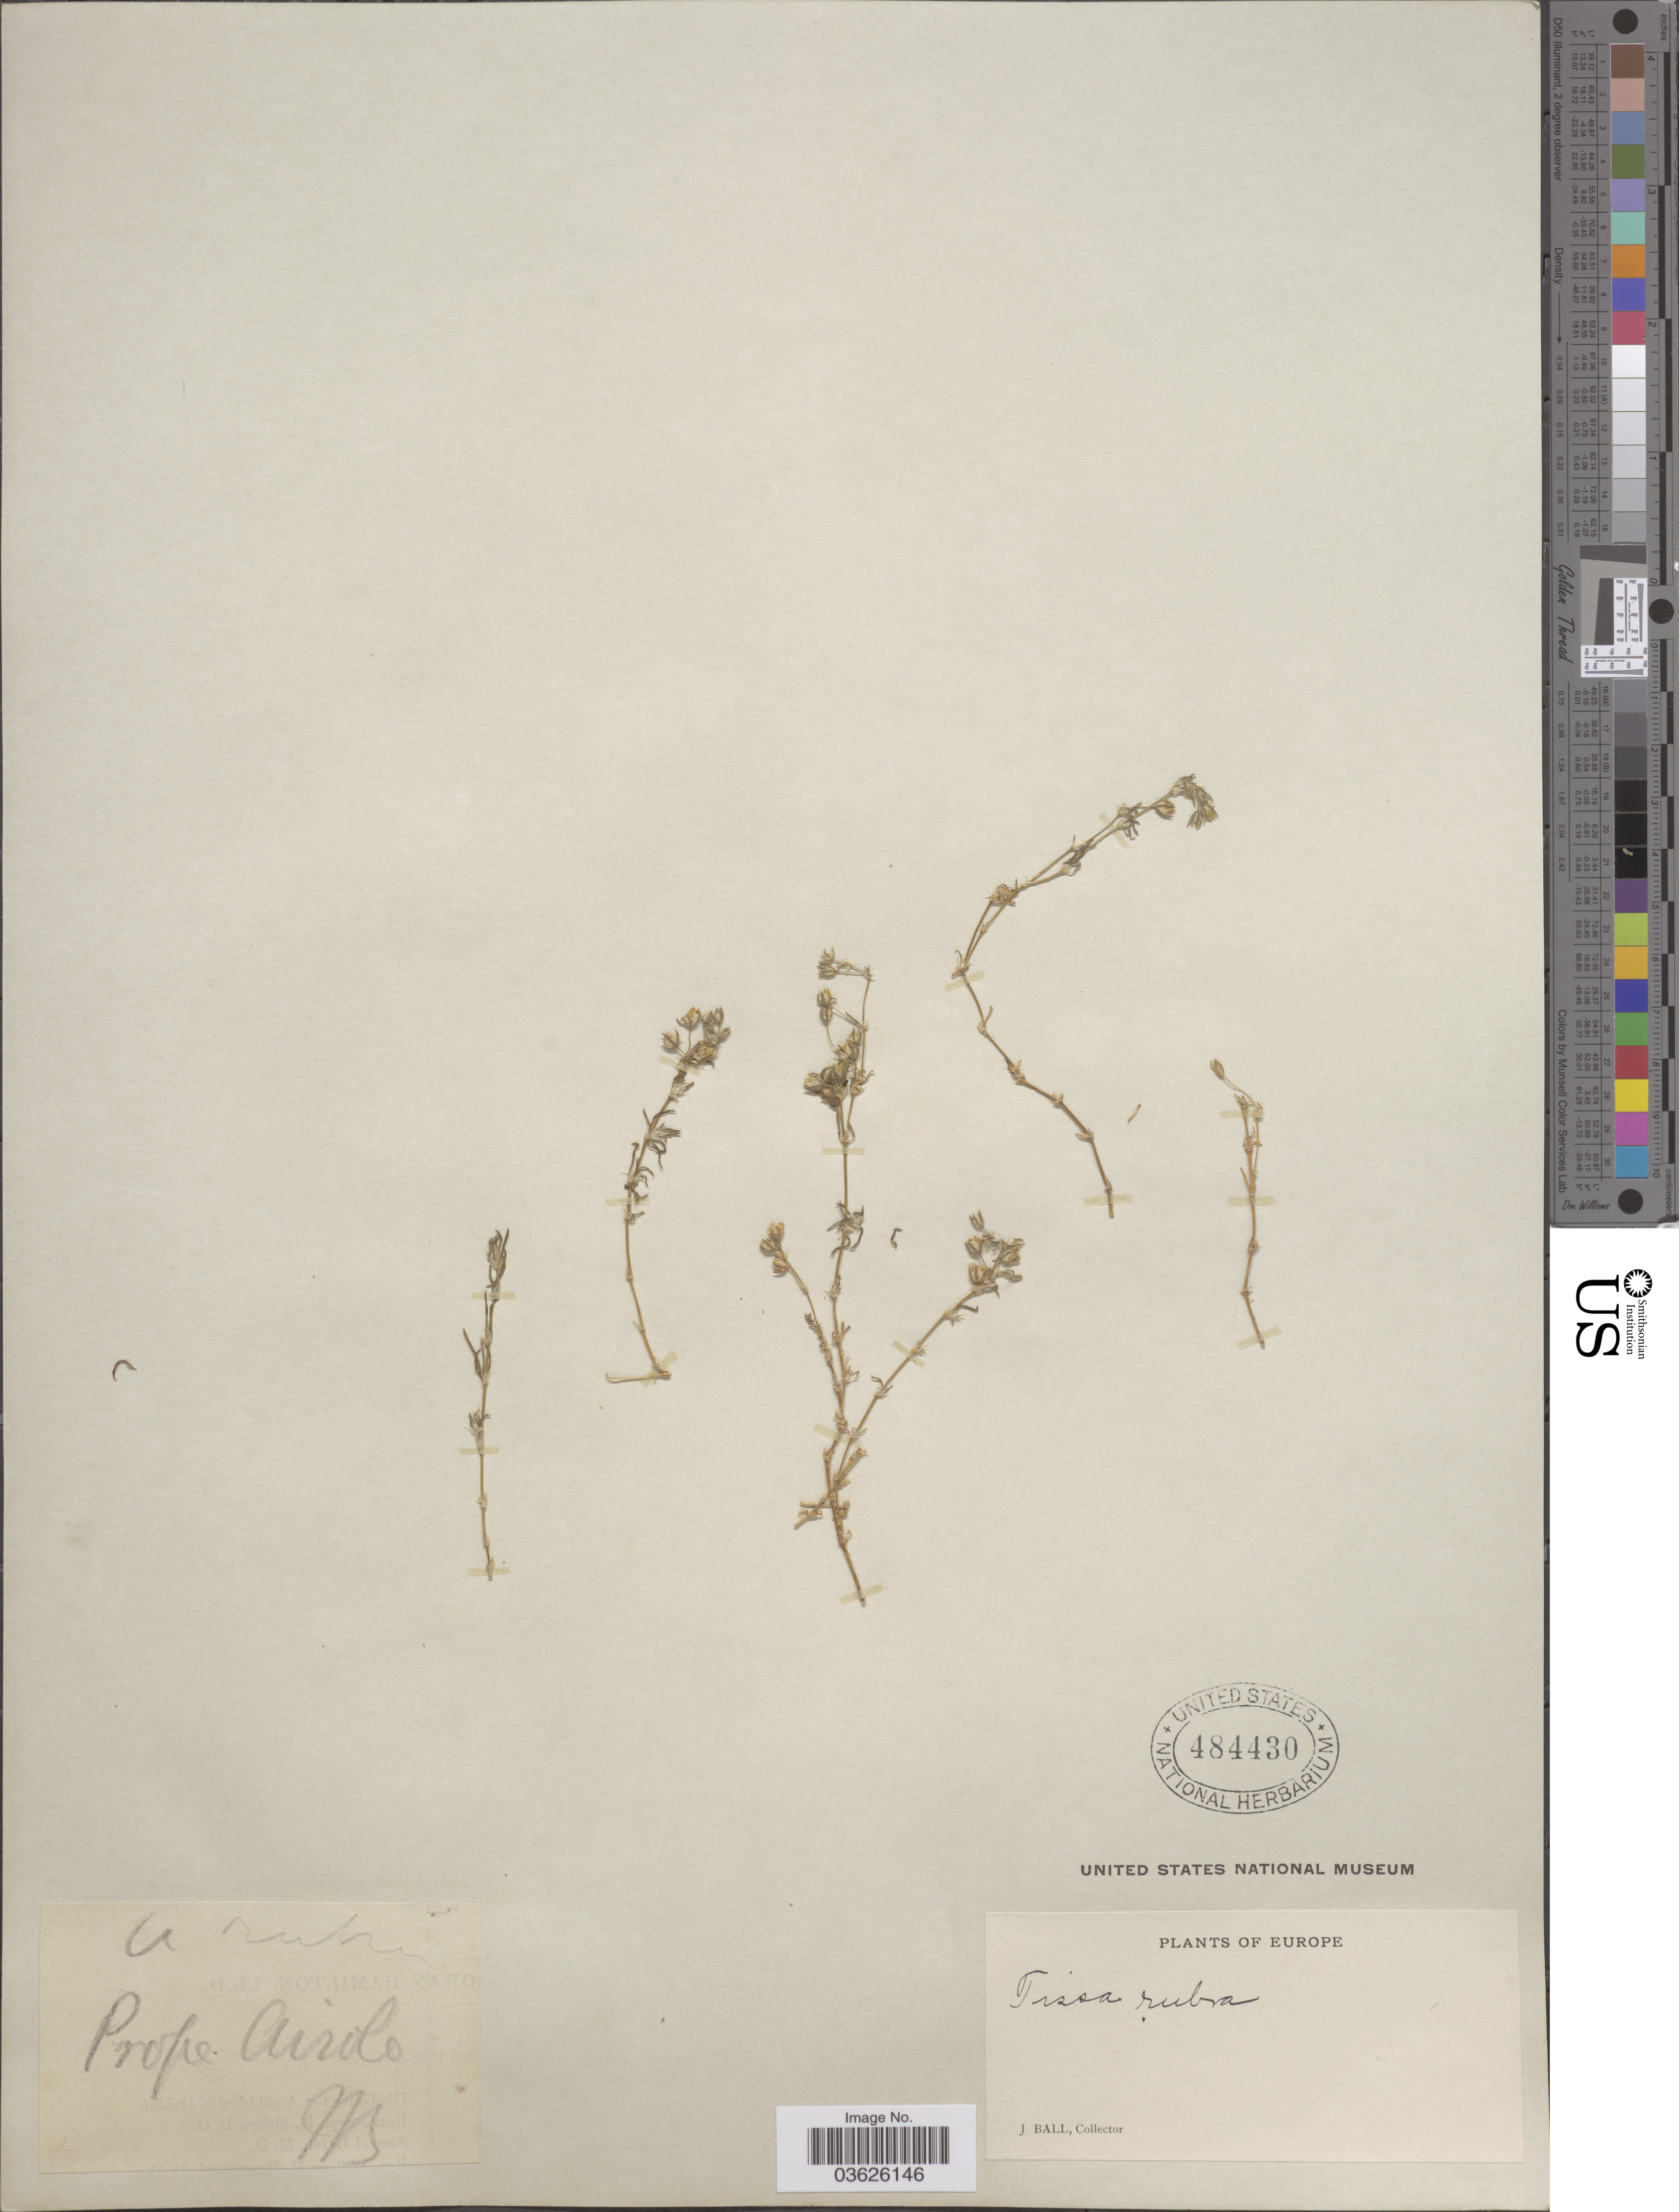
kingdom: Plantae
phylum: Tracheophyta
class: Magnoliopsida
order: Caryophyllales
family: Caryophyllaceae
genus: Spergularia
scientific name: Spergularia rubra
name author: (L.) J. Presl & C. Presl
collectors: J. Ball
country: Switzerland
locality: Europe. Prope Airolo.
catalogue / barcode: US 484430